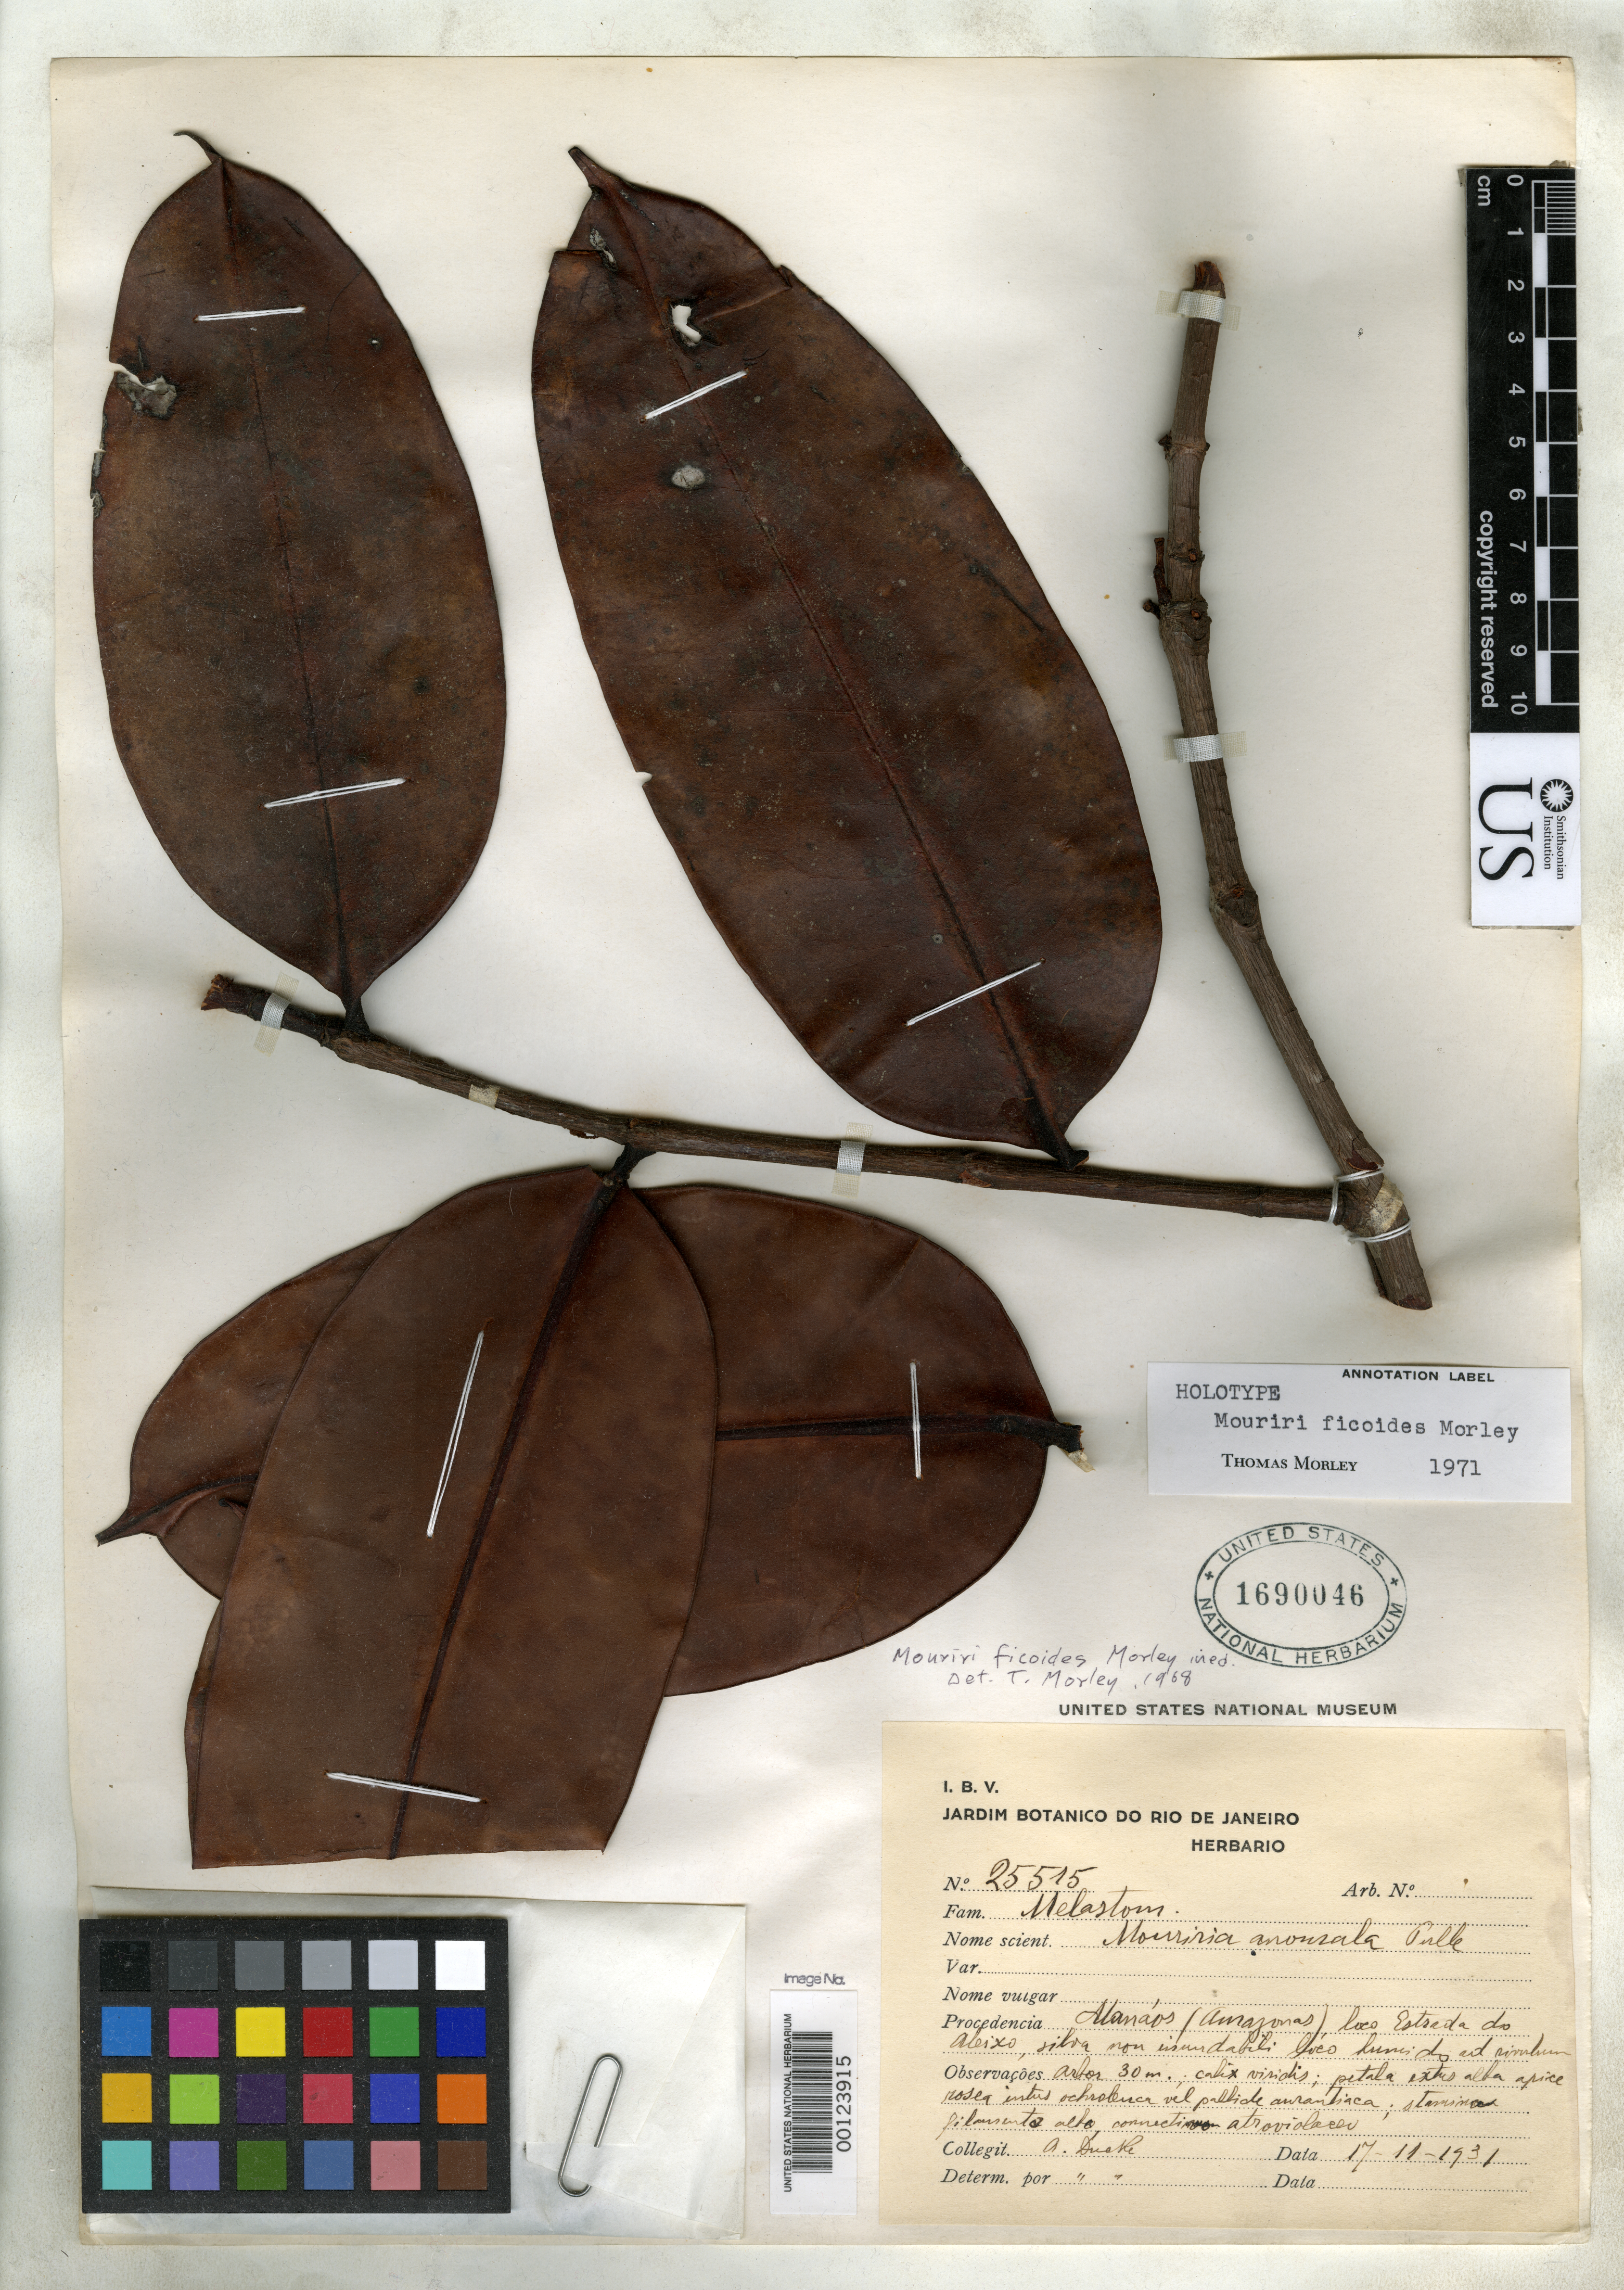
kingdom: Plantae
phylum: Tracheophyta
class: Magnoliopsida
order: Myrtales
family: Melastomataceae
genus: Mouriri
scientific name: Mouriri ficoides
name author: Morley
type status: Holotype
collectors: A. Ducke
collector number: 25515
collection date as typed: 17 Nov 1931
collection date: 1931-11-17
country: Brazil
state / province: Amazonas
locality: Estrada do Aleixo, Manaus.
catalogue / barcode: US 1690046